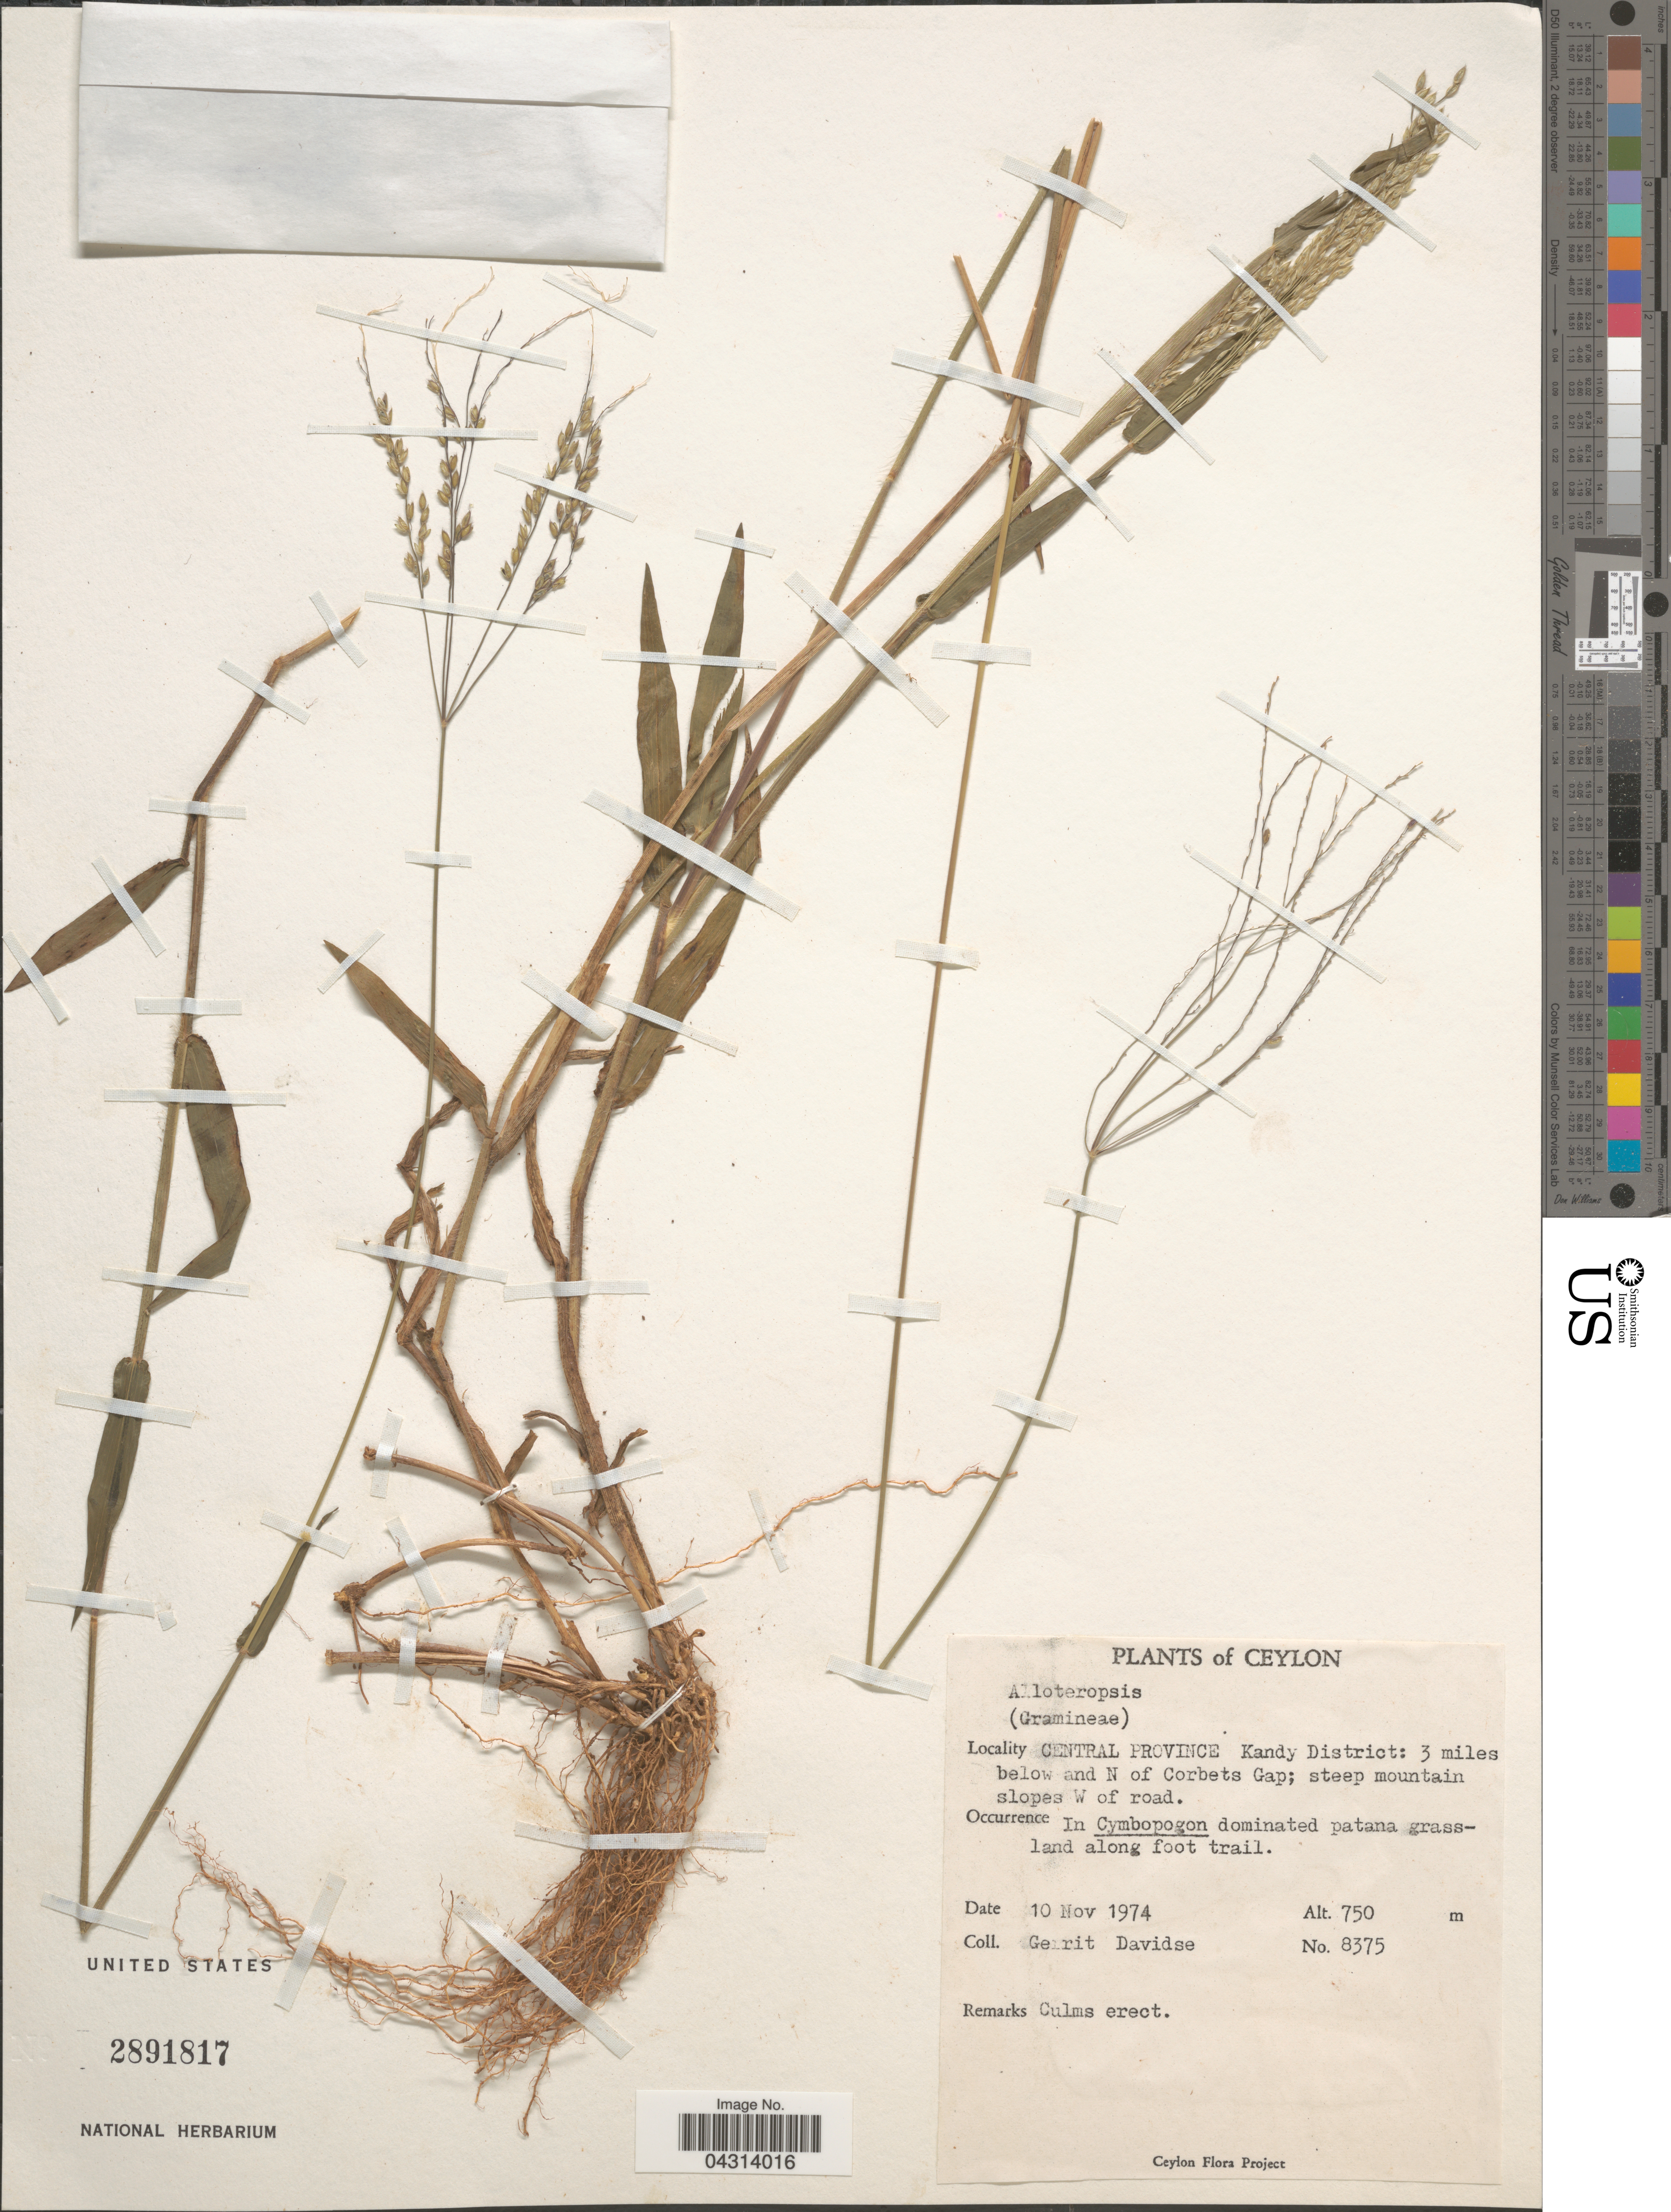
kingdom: Plantae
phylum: Tracheophyta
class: Liliopsida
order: Poales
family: Poaceae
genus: Alloteropsis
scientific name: Alloteropsis sp.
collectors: G. Davidse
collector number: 8375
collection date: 1974-11-10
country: Sri Lanka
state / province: Central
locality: Ceylon. Kandy District: 3 miles below and N of Corbets Gap; steep mountain slopes W of road.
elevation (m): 750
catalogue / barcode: US 2891817